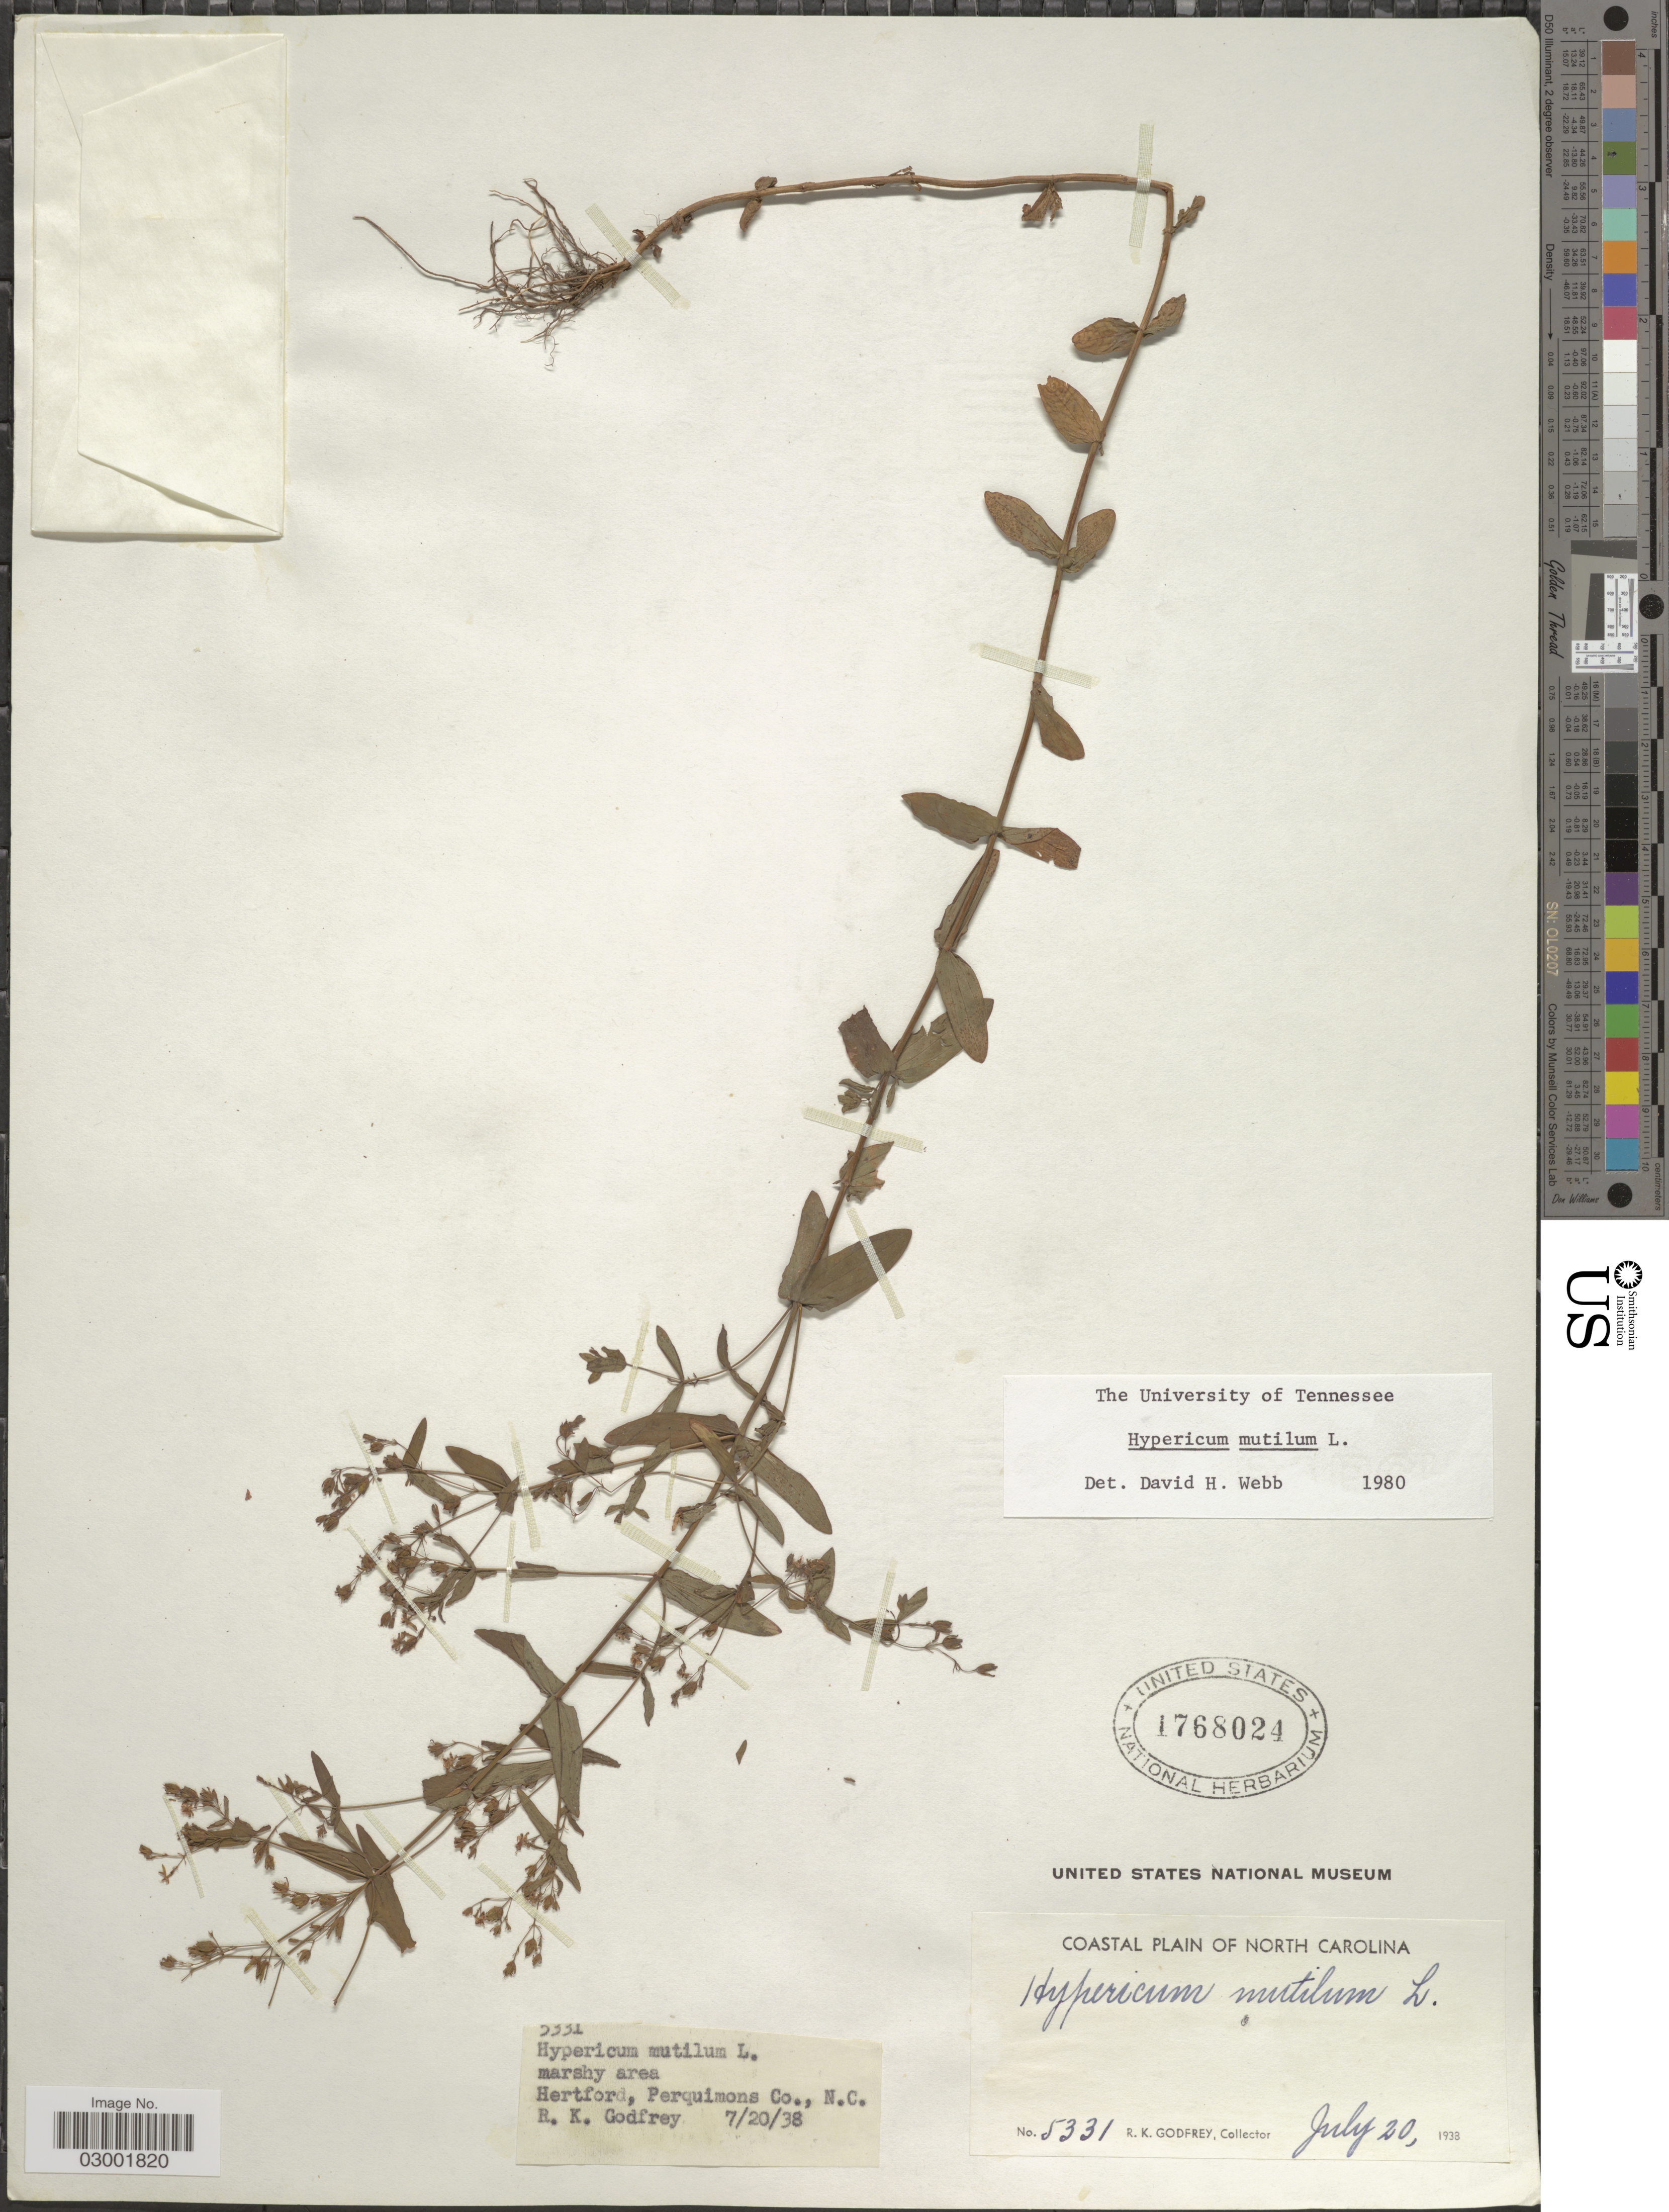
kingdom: Plantae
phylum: Tracheophyta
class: Magnoliopsida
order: Malpighiales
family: Hypericaceae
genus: Hypericum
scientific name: Hypericum mutilum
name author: L.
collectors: R. K. Godfrey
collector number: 5331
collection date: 1938-07-20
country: United States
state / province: North Carolina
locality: Coastal Plain of North Carolina. Marshy area, Hertford, Perquimons Co., N.C.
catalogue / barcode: US 1768024